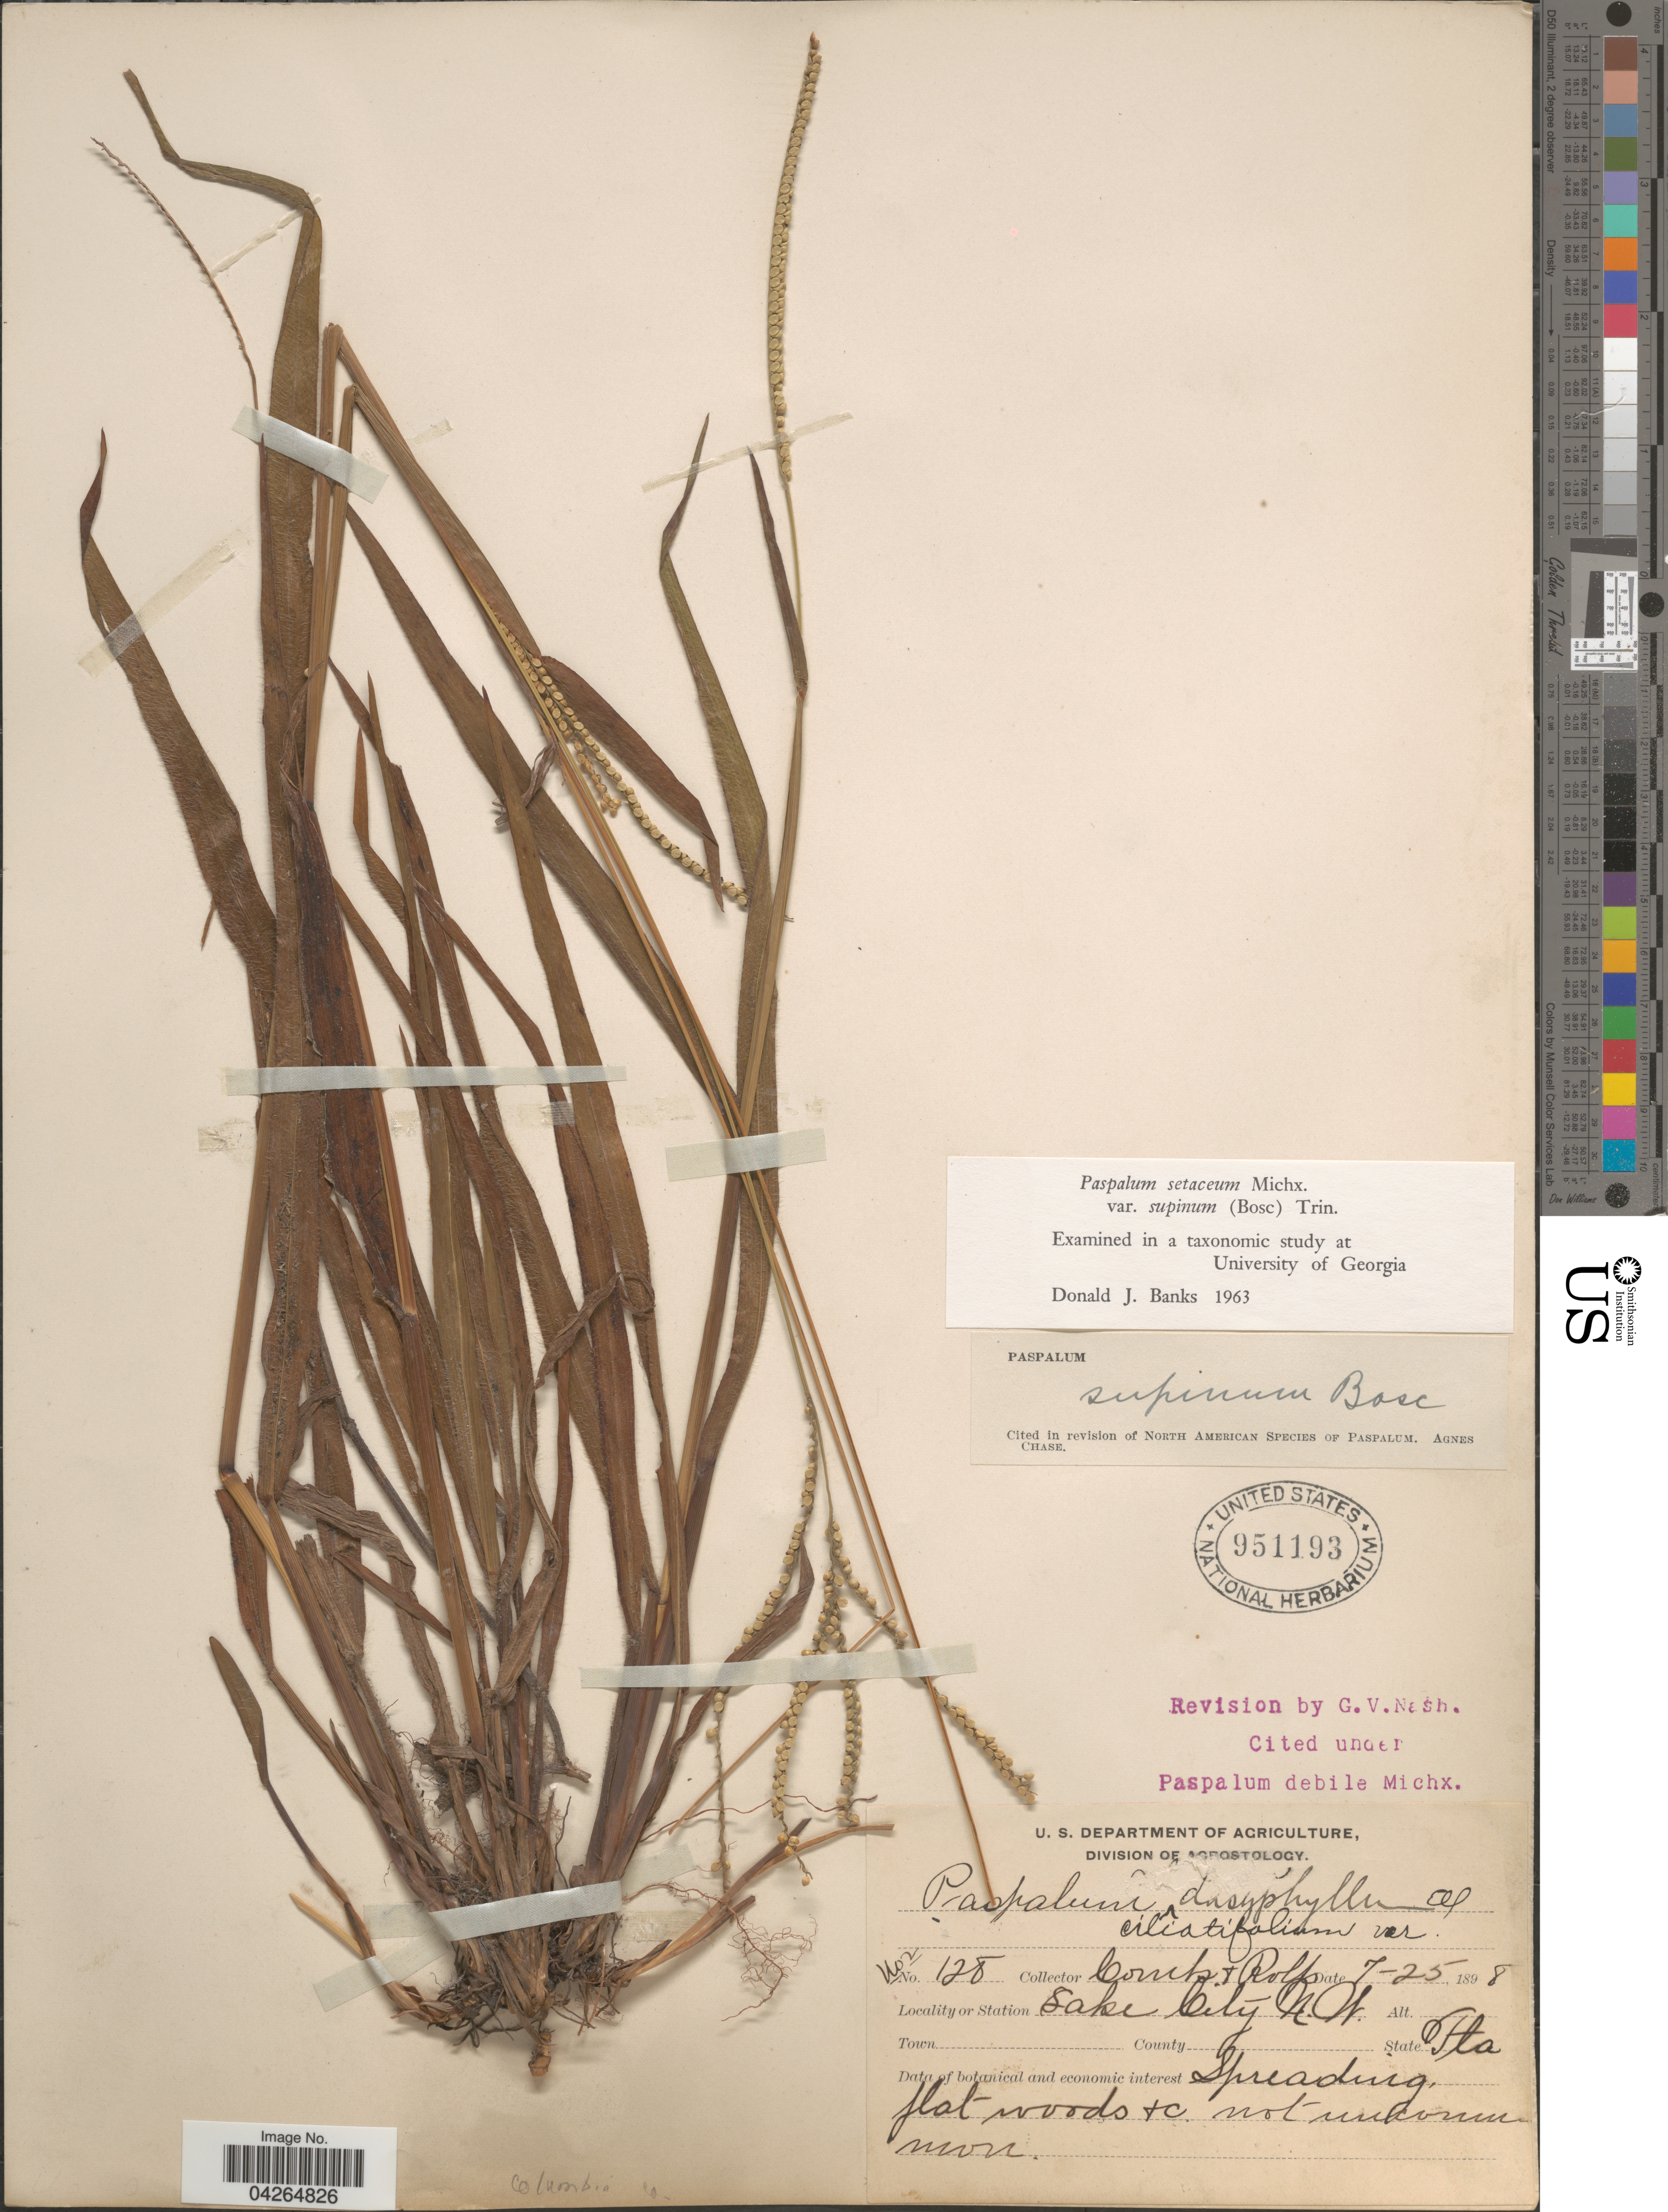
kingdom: Plantae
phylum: Tracheophyta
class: Liliopsida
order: Poales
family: Poaceae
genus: Paspalum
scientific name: Paspalum setaceum var. supinum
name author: (Bosc ex Poir.) Trin.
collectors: -. Combs & Rolfs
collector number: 128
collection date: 1898-07-25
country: United States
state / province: Florida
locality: Station Lake City N.W. Columbia Co.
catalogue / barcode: US 951193